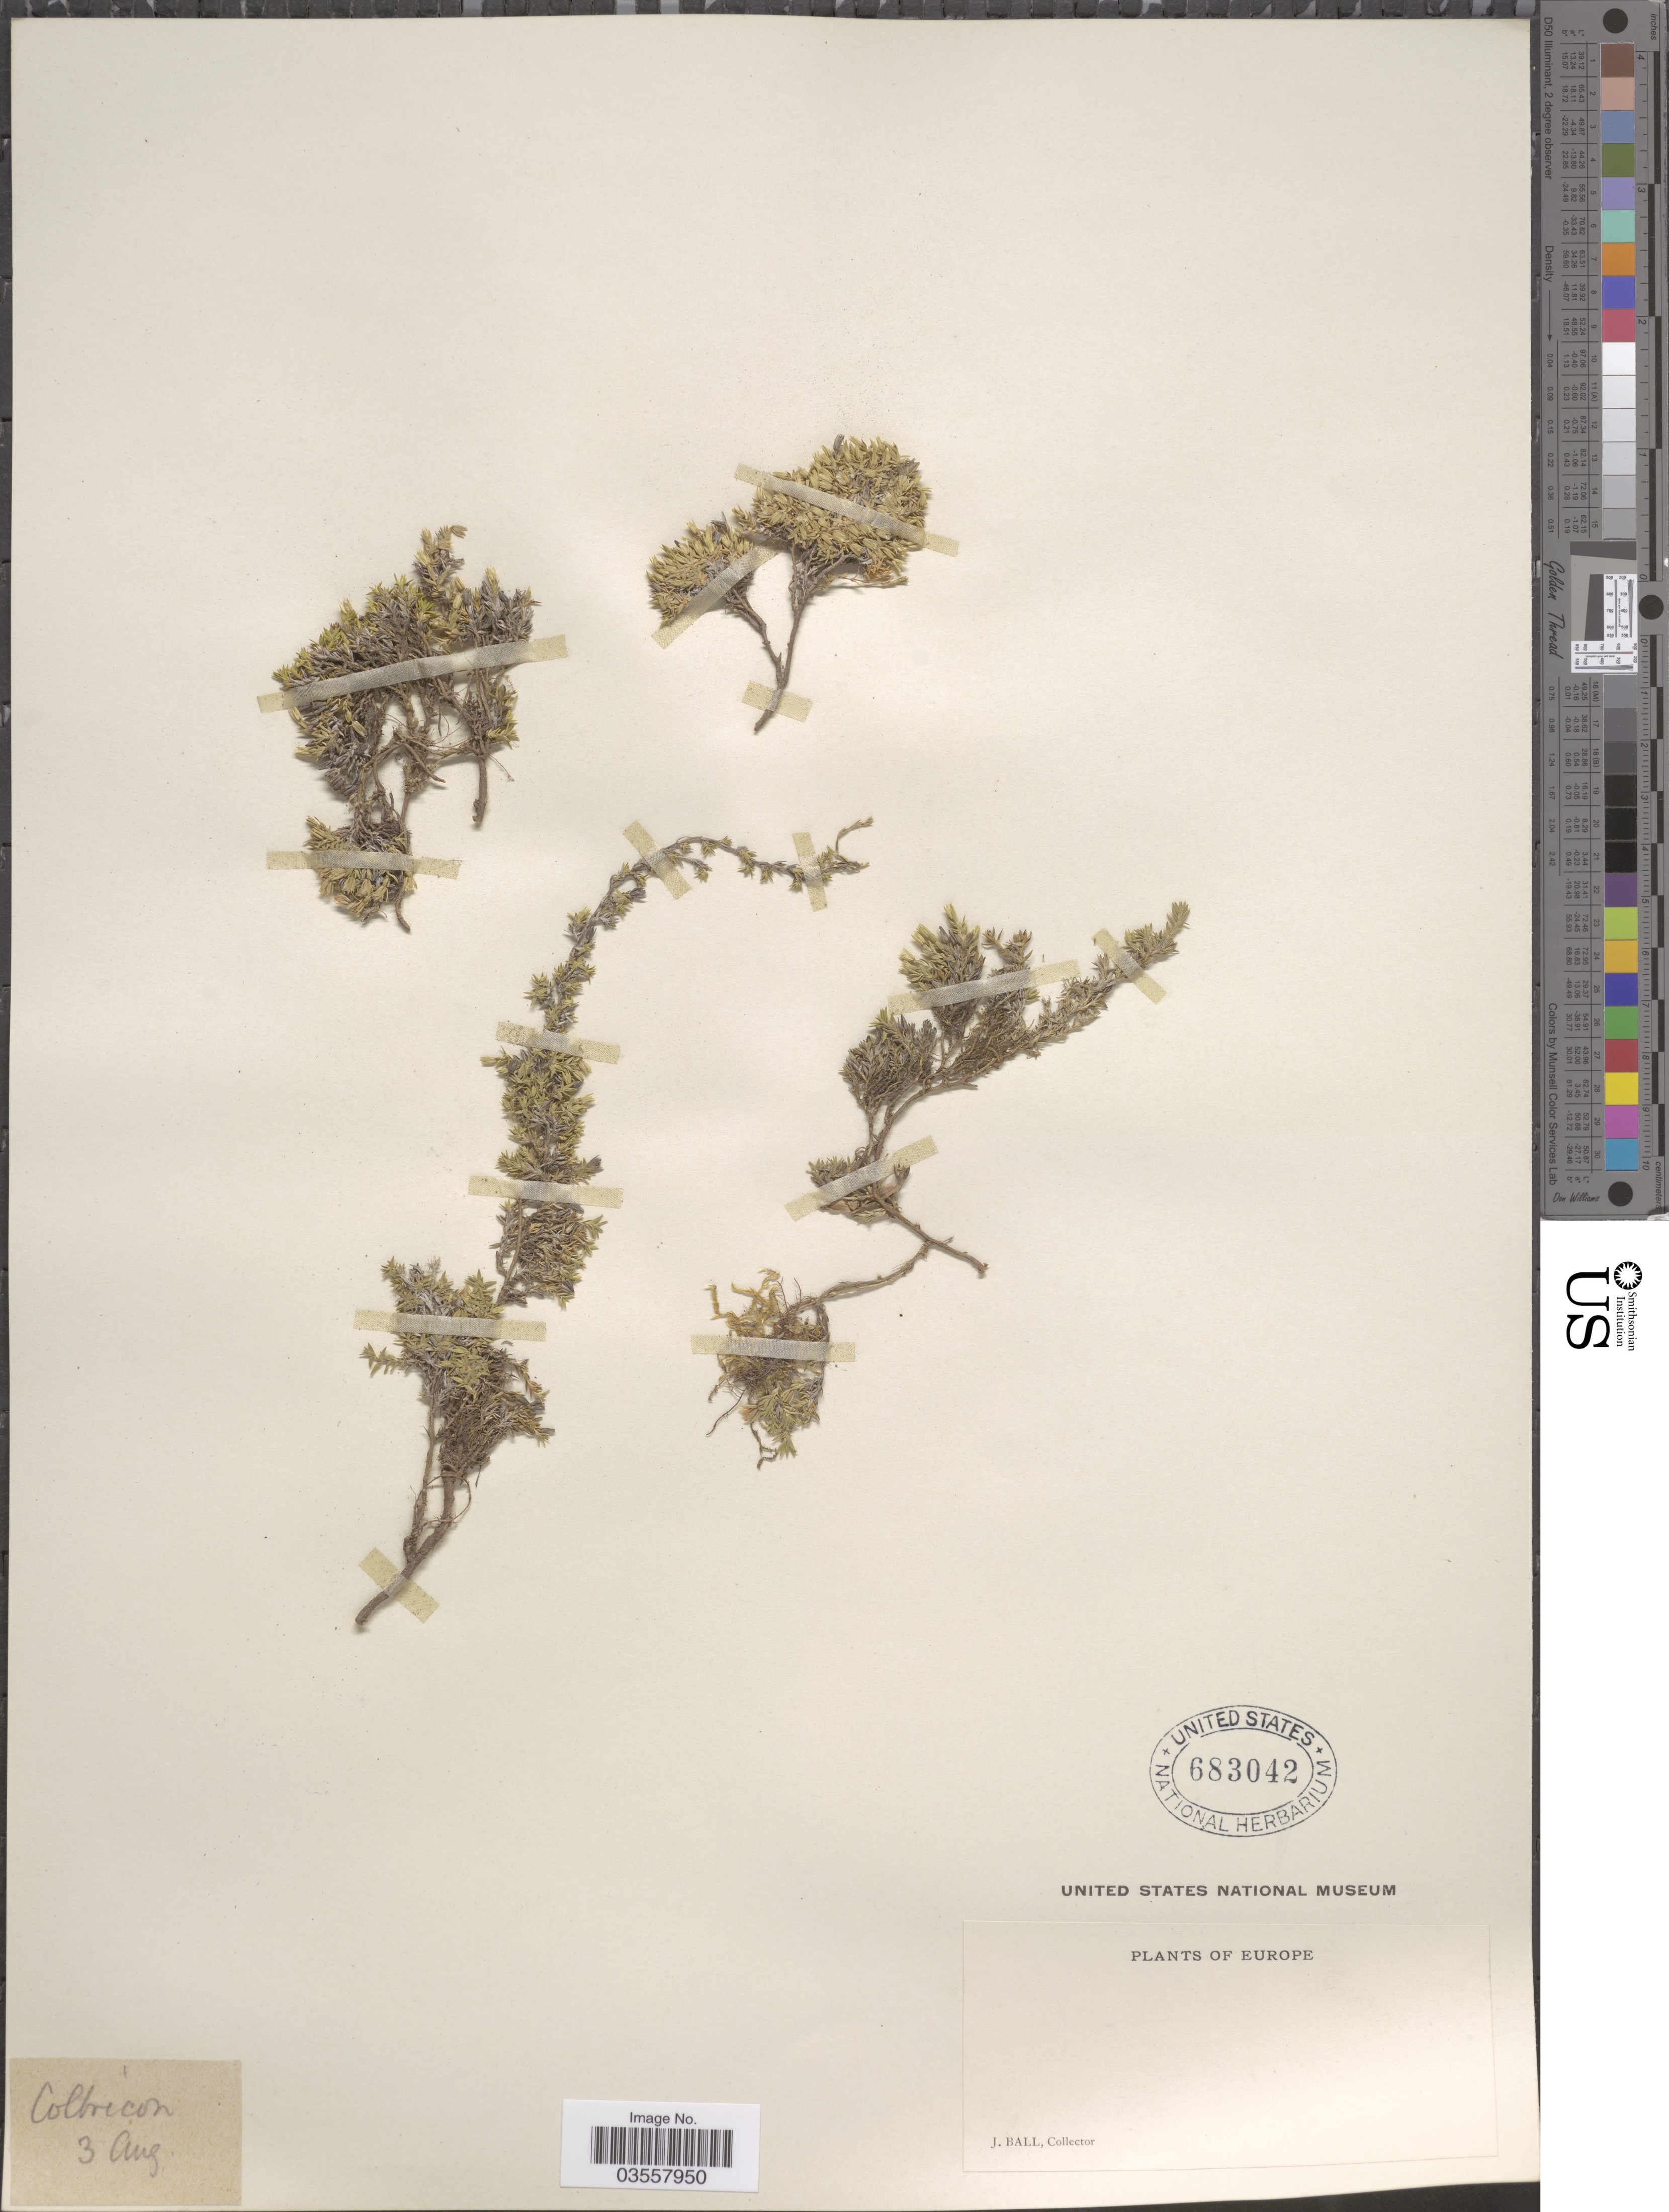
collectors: J. Ball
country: Italy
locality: Europe. Colbricon.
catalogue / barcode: US 683042